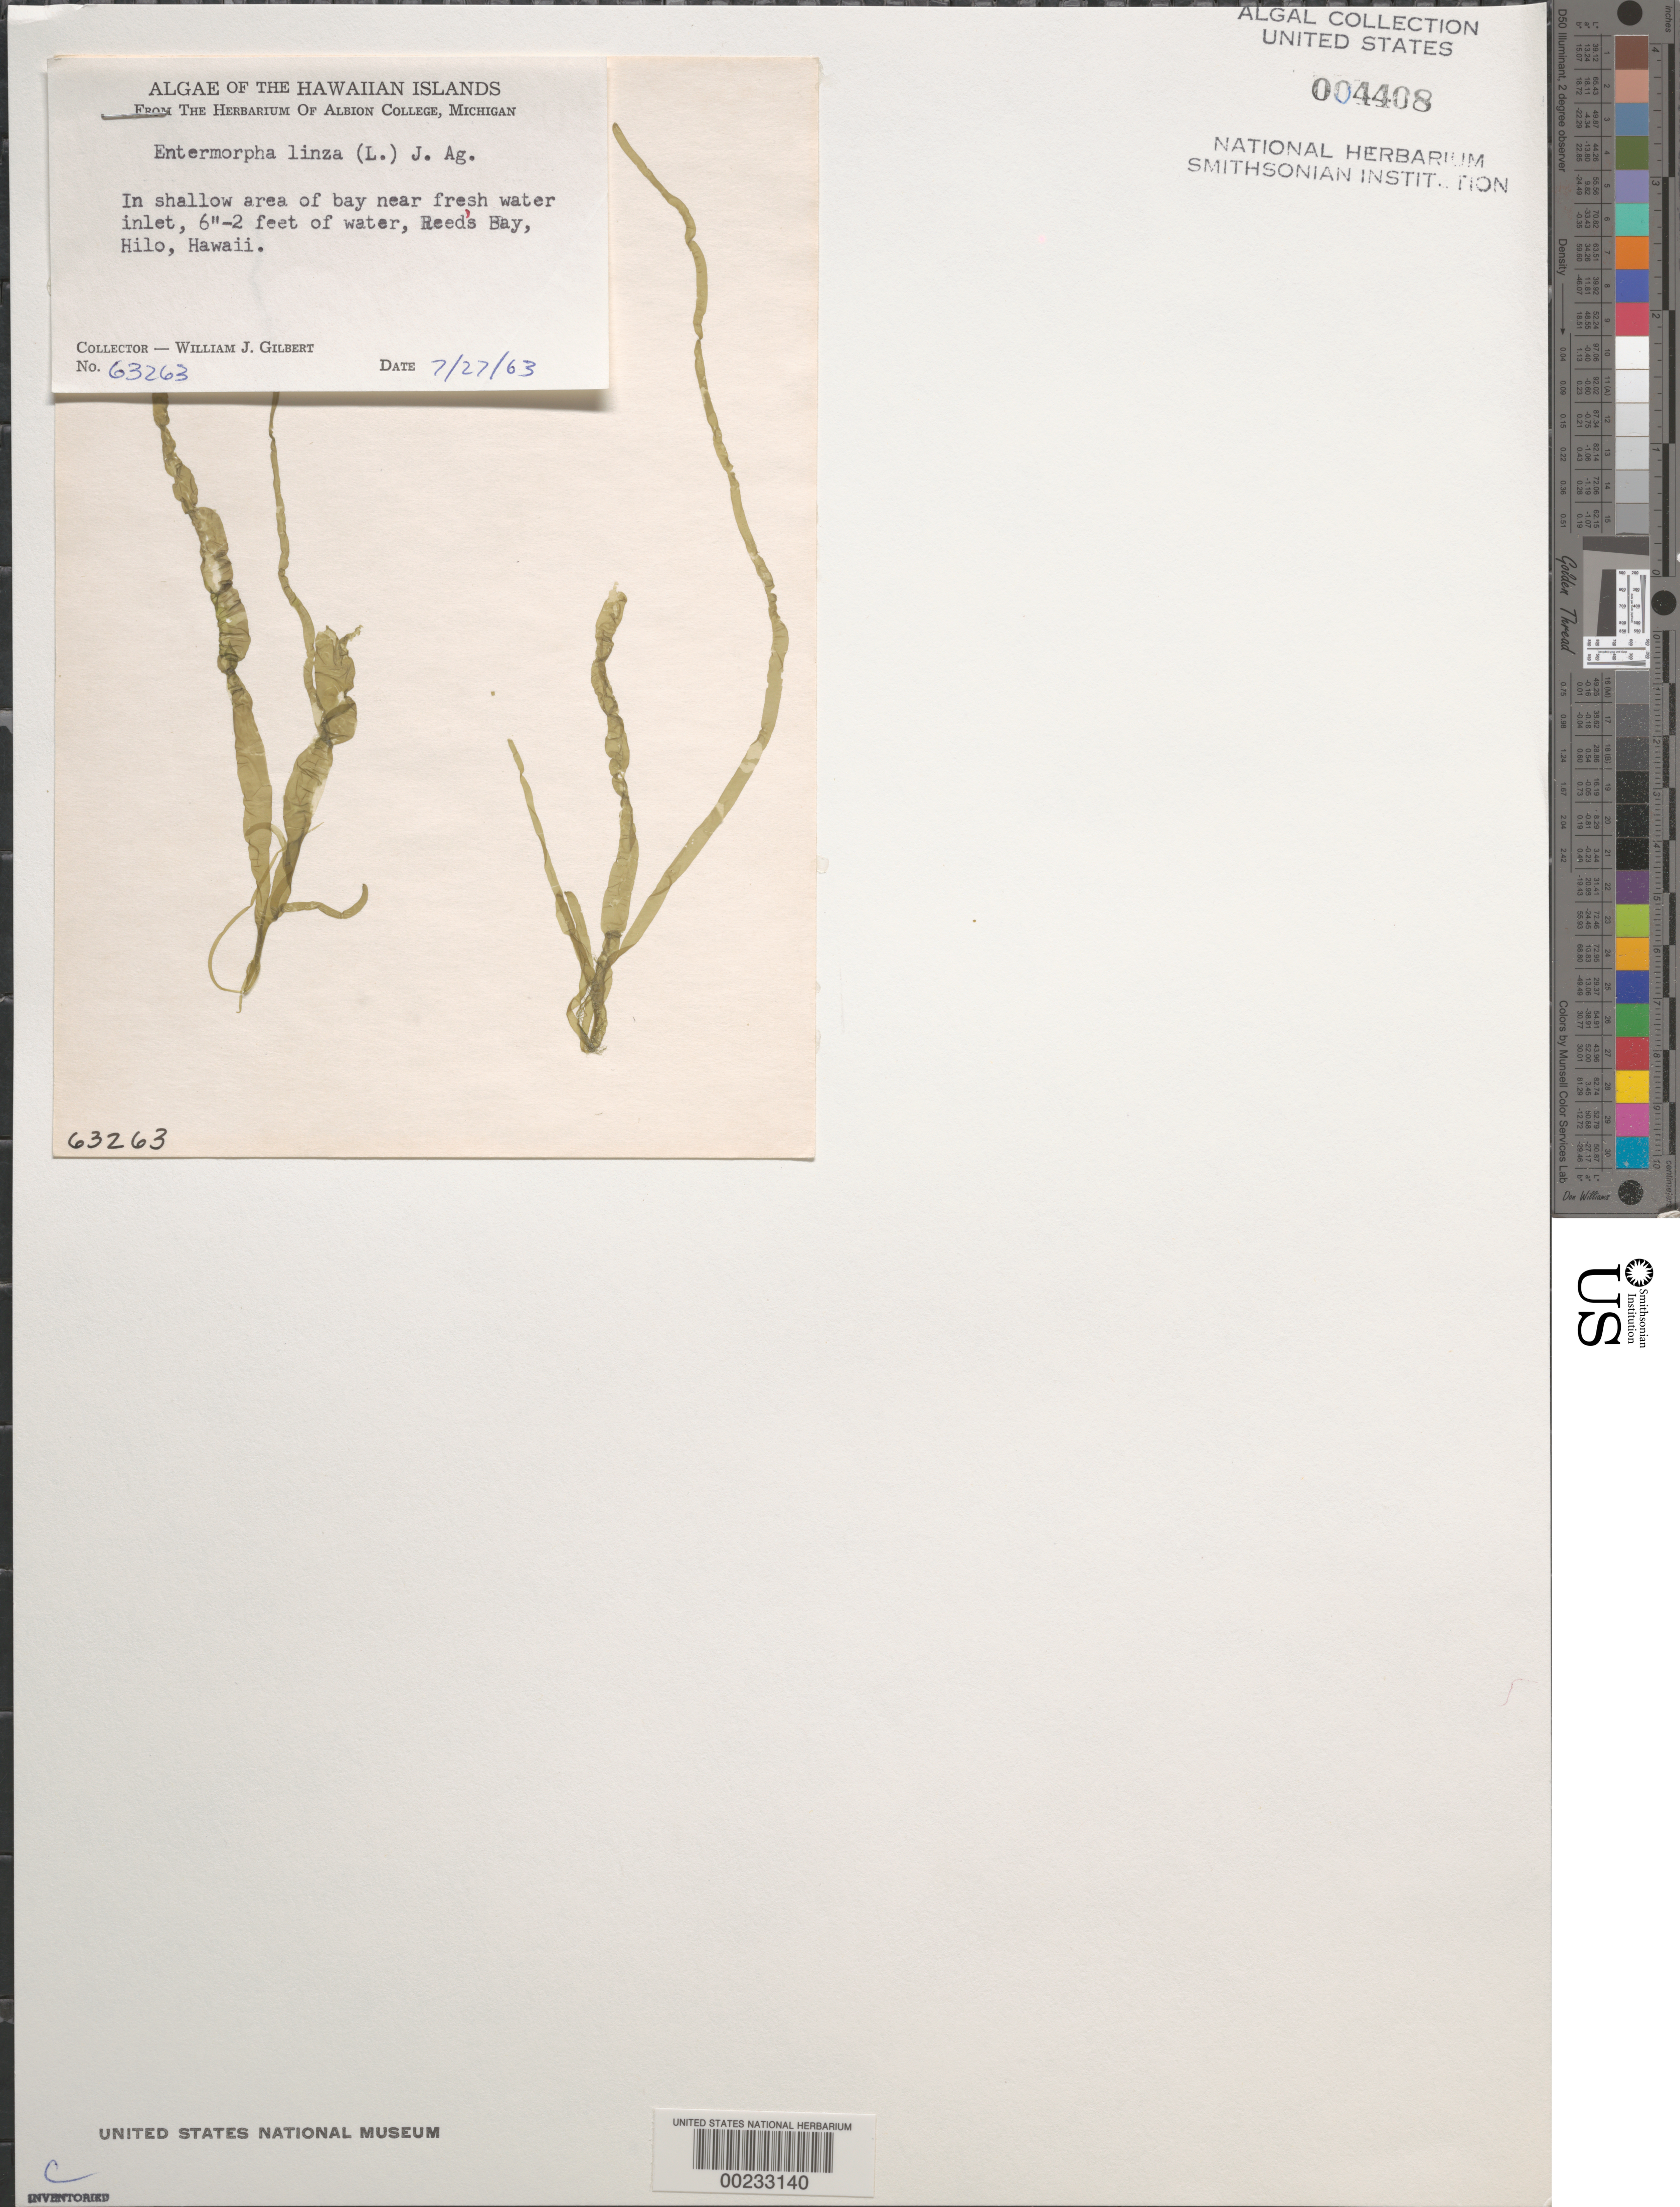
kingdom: Plantae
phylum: Chlorophyta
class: Ulvophyceae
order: Ulvales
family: Ulvaceae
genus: Ulva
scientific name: Ulva clathrata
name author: (Roth) C. Agardh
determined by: Algae name updating Project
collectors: W. J. Gilbert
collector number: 63263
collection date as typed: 27 Jul 1963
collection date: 1963-07-27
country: United States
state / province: Hawaii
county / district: Hawaii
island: Hawaii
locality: Hilo, Reed's Bay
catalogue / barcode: US 4408